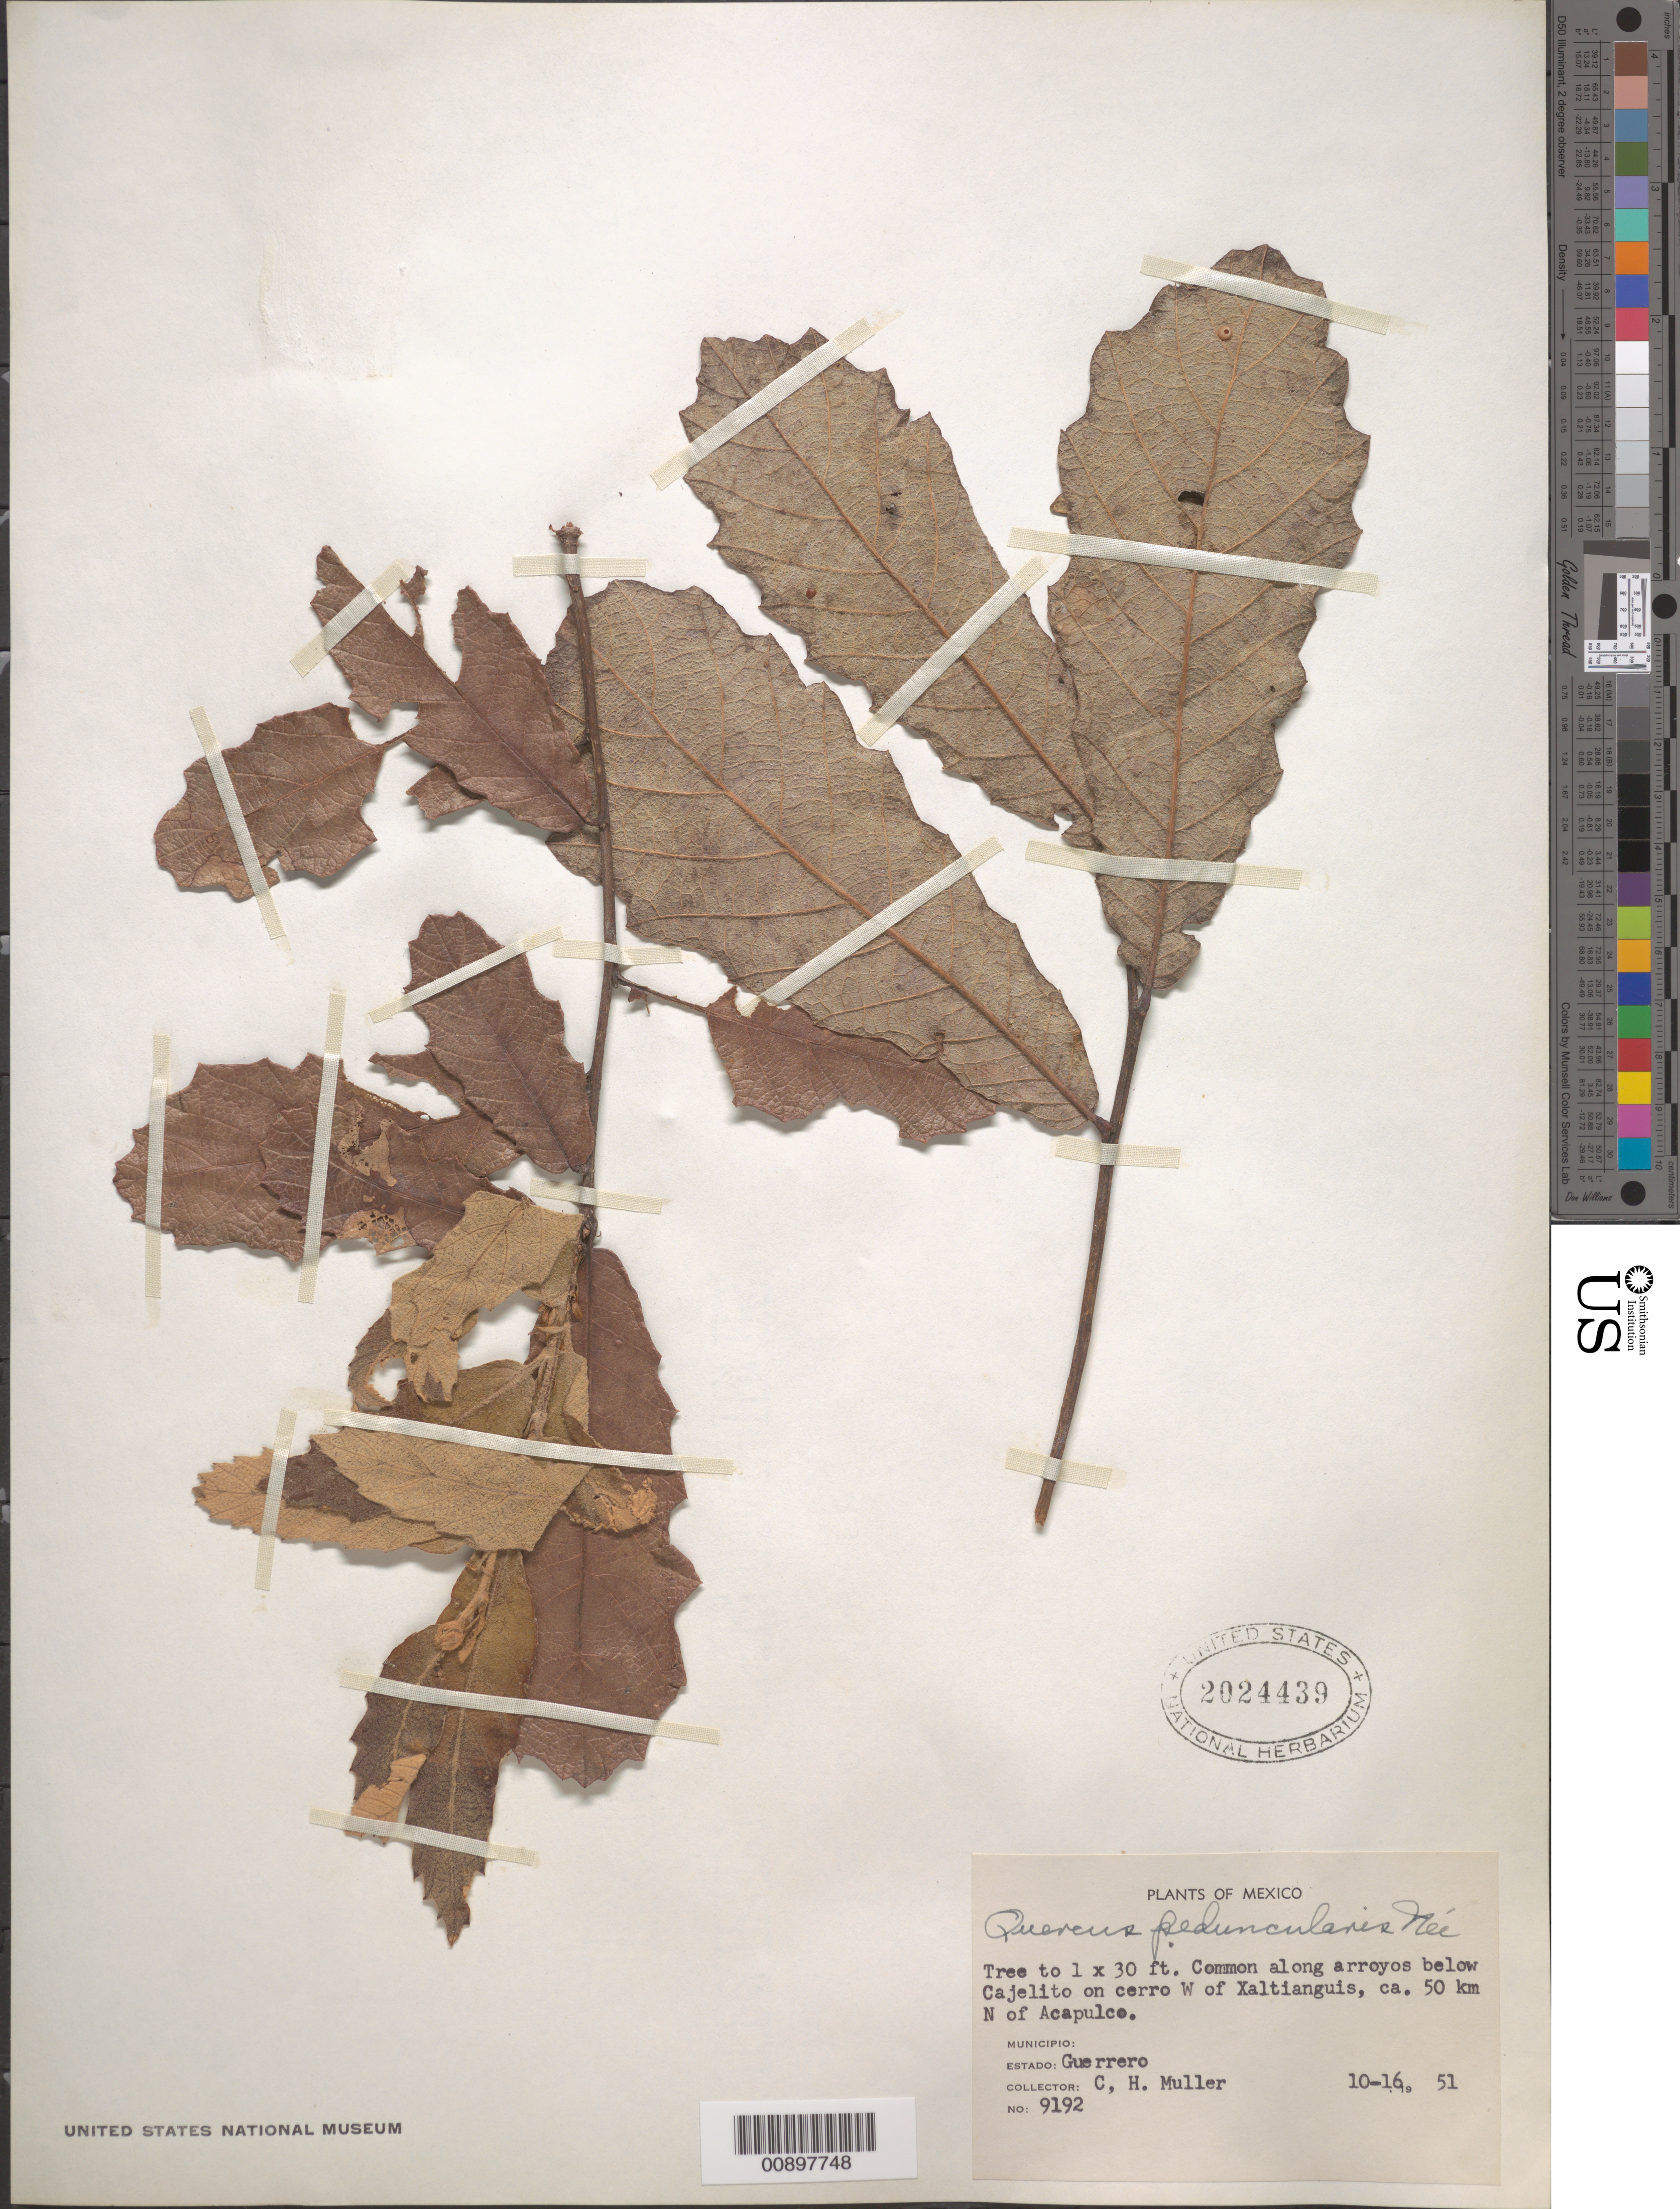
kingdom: Plantae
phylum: Tracheophyta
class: Magnoliopsida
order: Fagales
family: Fagaceae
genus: Quercus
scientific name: Quercus peduncularis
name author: Née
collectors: C. H. Muller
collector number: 9192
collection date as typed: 16 Oct 1951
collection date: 1951-10-16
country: Mexico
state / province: Guerrero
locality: Along arroyos below Cajelito on cerro W of Xaltianguis, ca. 50 km N of Acapulco.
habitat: Common along arroyos.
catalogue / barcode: US 2024439